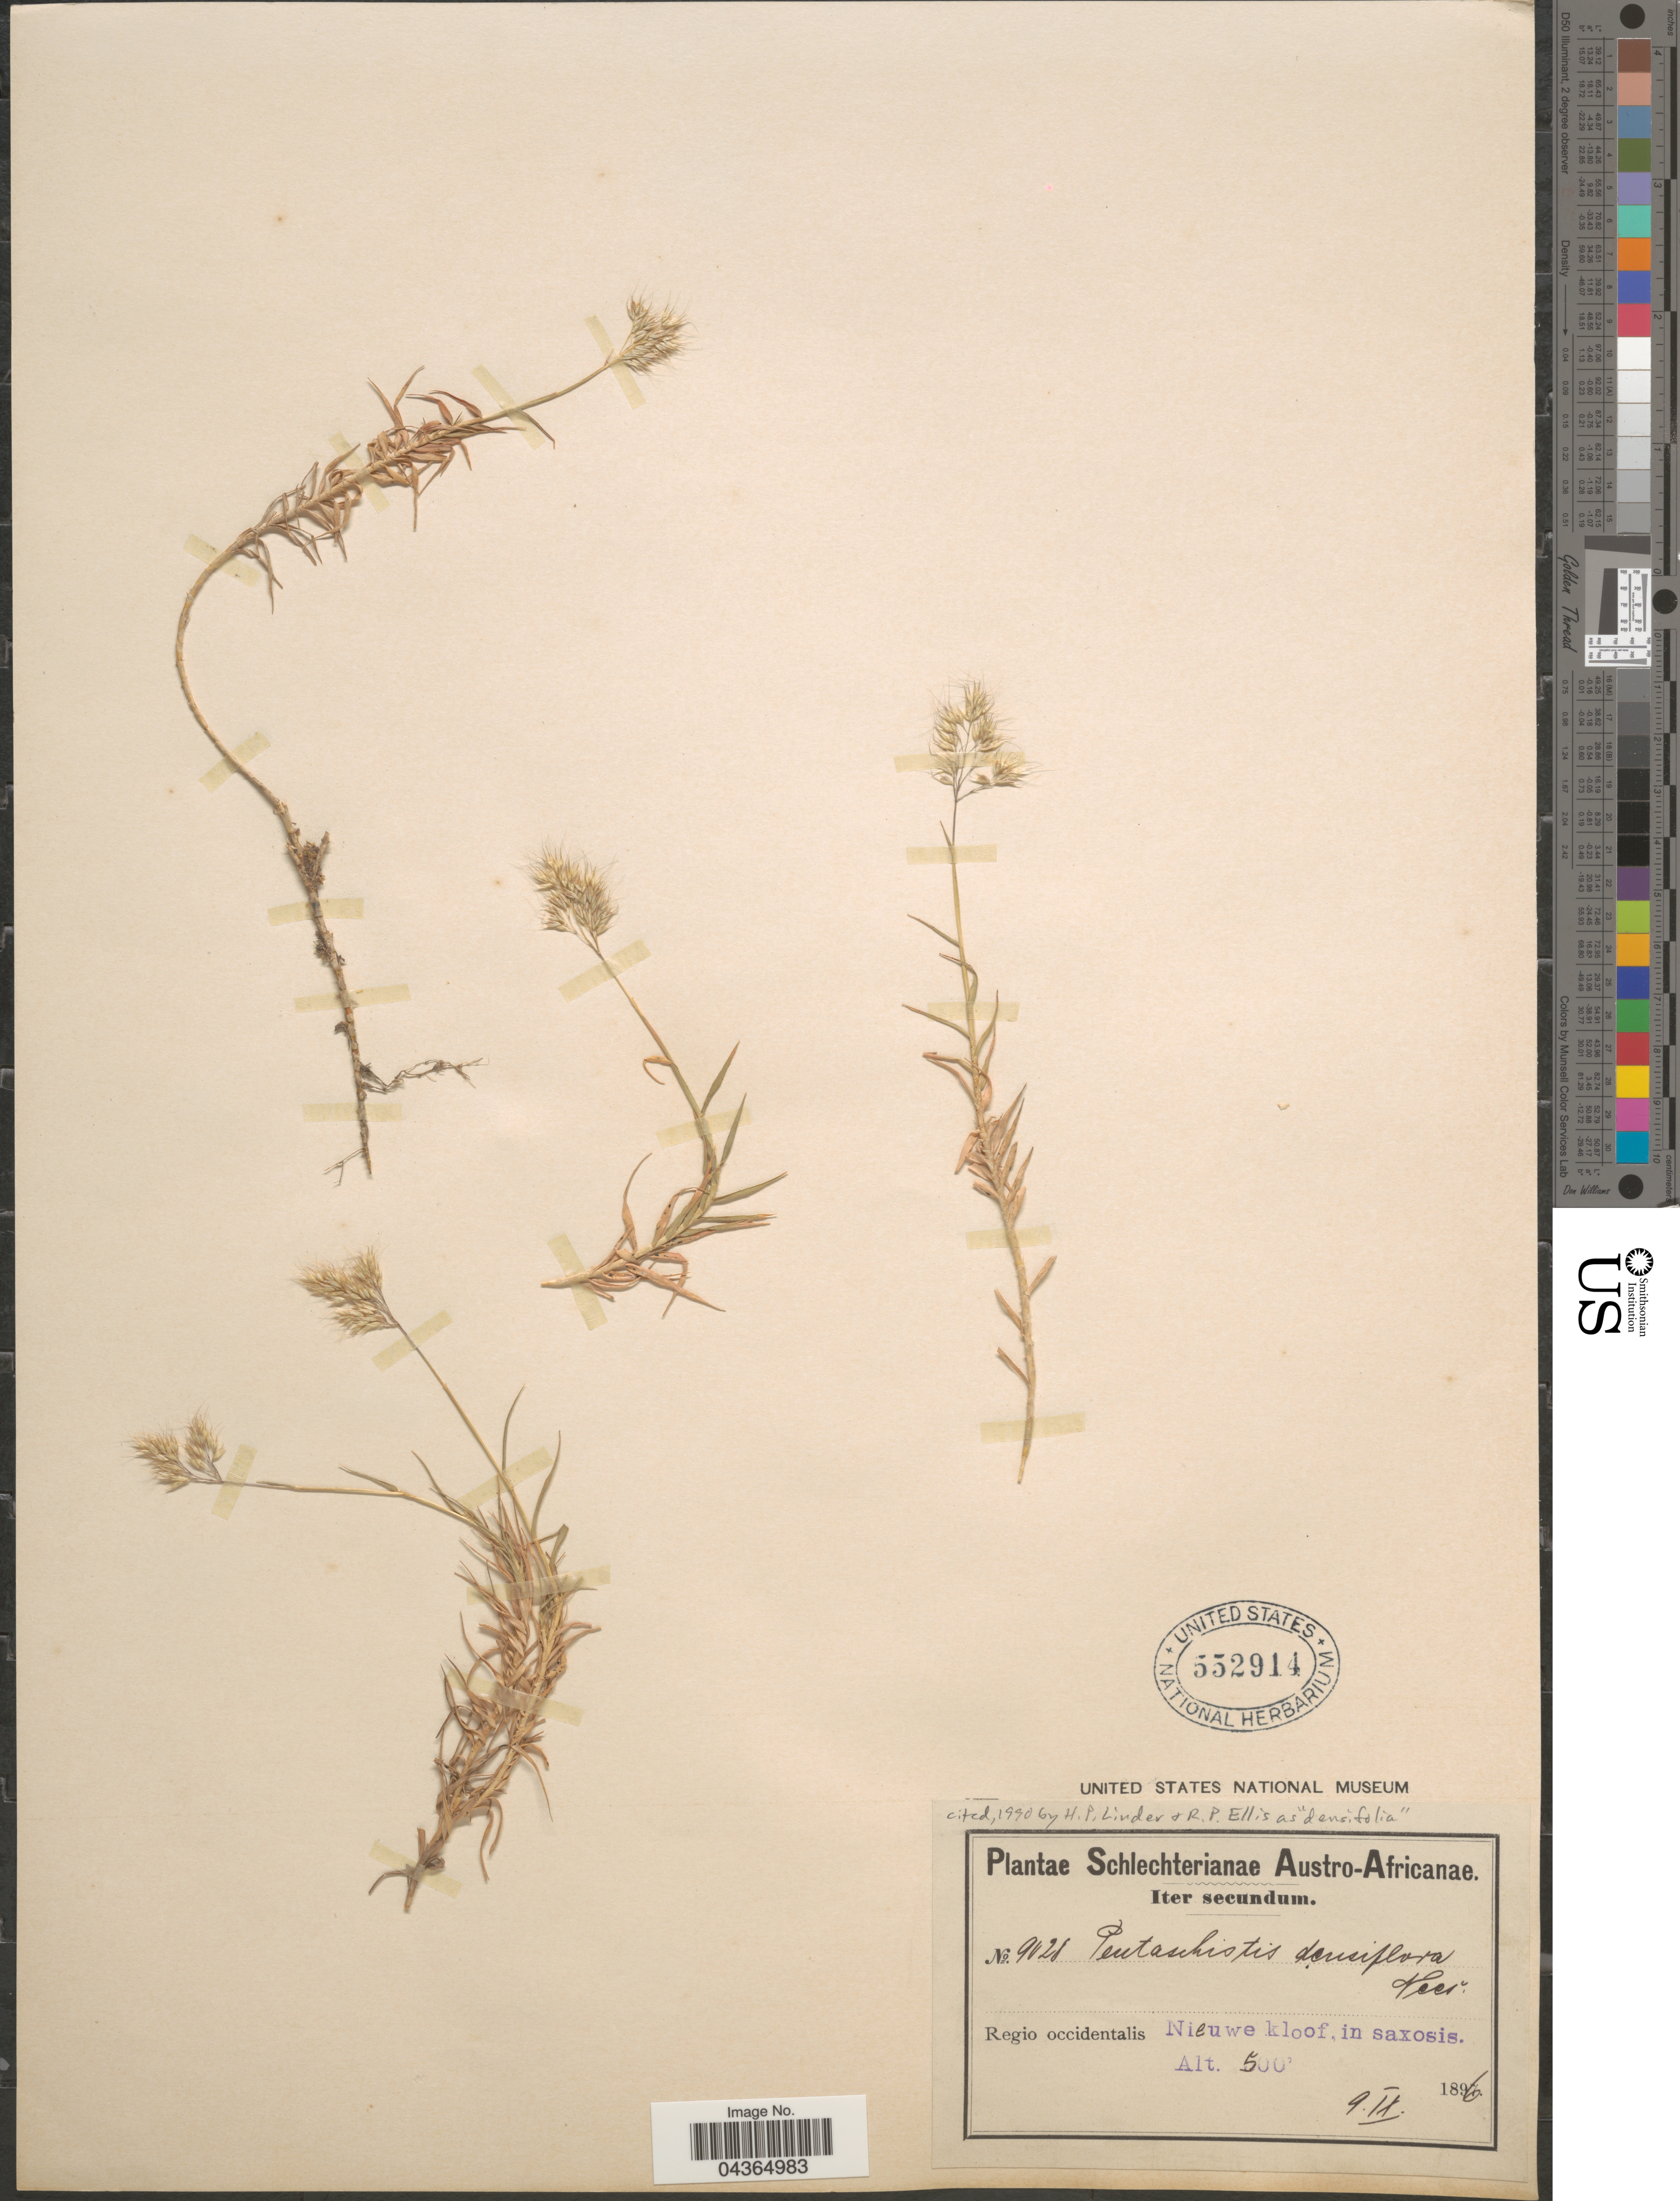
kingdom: Plantae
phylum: Tracheophyta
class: Liliopsida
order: Poales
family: Poaceae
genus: Pentameris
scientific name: Pentameris densifolia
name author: (Nees) Steud.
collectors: Schlechter, --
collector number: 9028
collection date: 1896-09-09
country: South Africa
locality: Austro-Africanae. Regio occidentalis Nieuwe kloof, in saxosis.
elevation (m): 152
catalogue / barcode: US 552914